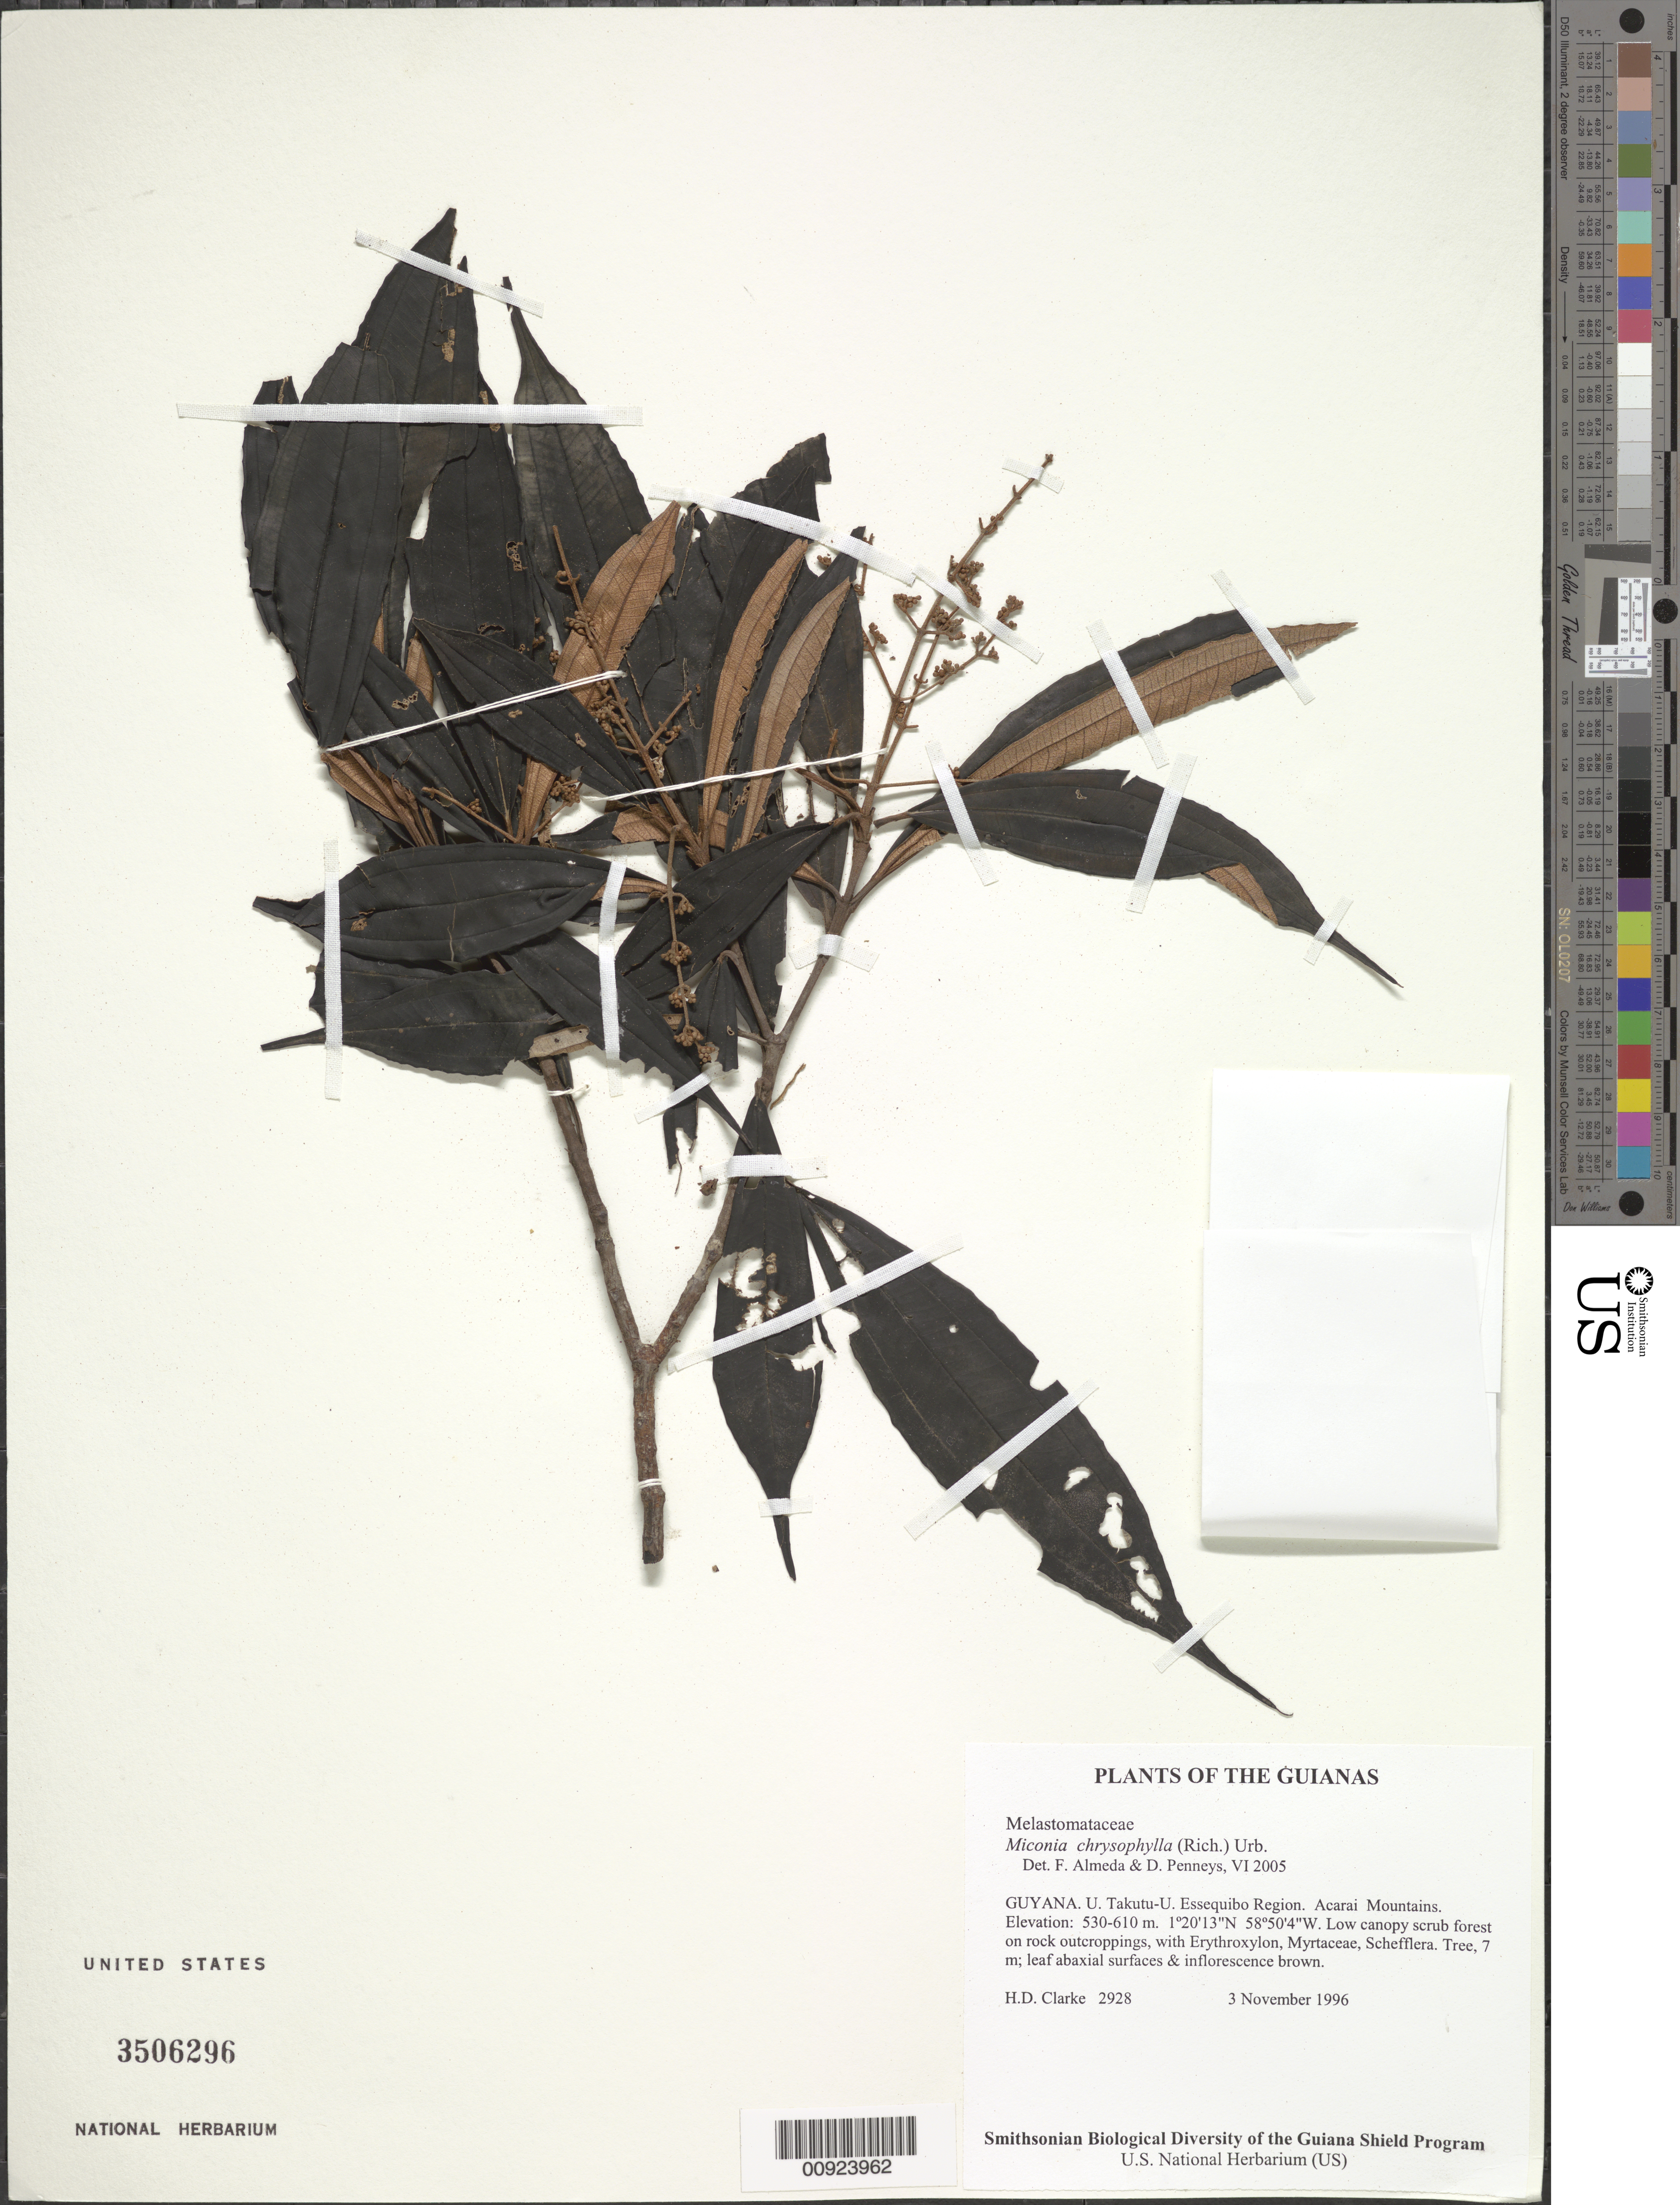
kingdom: Plantae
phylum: Tracheophyta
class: Magnoliopsida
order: Myrtales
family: Melastomataceae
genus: Miconia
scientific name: Miconia chrysophylla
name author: (Rich.) Urb.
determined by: Almeda, F.; Penneys, D. S.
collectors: H. D. Clarke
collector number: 2928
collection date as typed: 3 November 1996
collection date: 1996-11-03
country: Guyana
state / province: U. Takutu-U. Essequibo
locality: Acarai Mountains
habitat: Low canopy scrub forest on rock outcroppings, with Erythroxylum, Myrtaceae, Schefflera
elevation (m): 530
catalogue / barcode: US 3506296